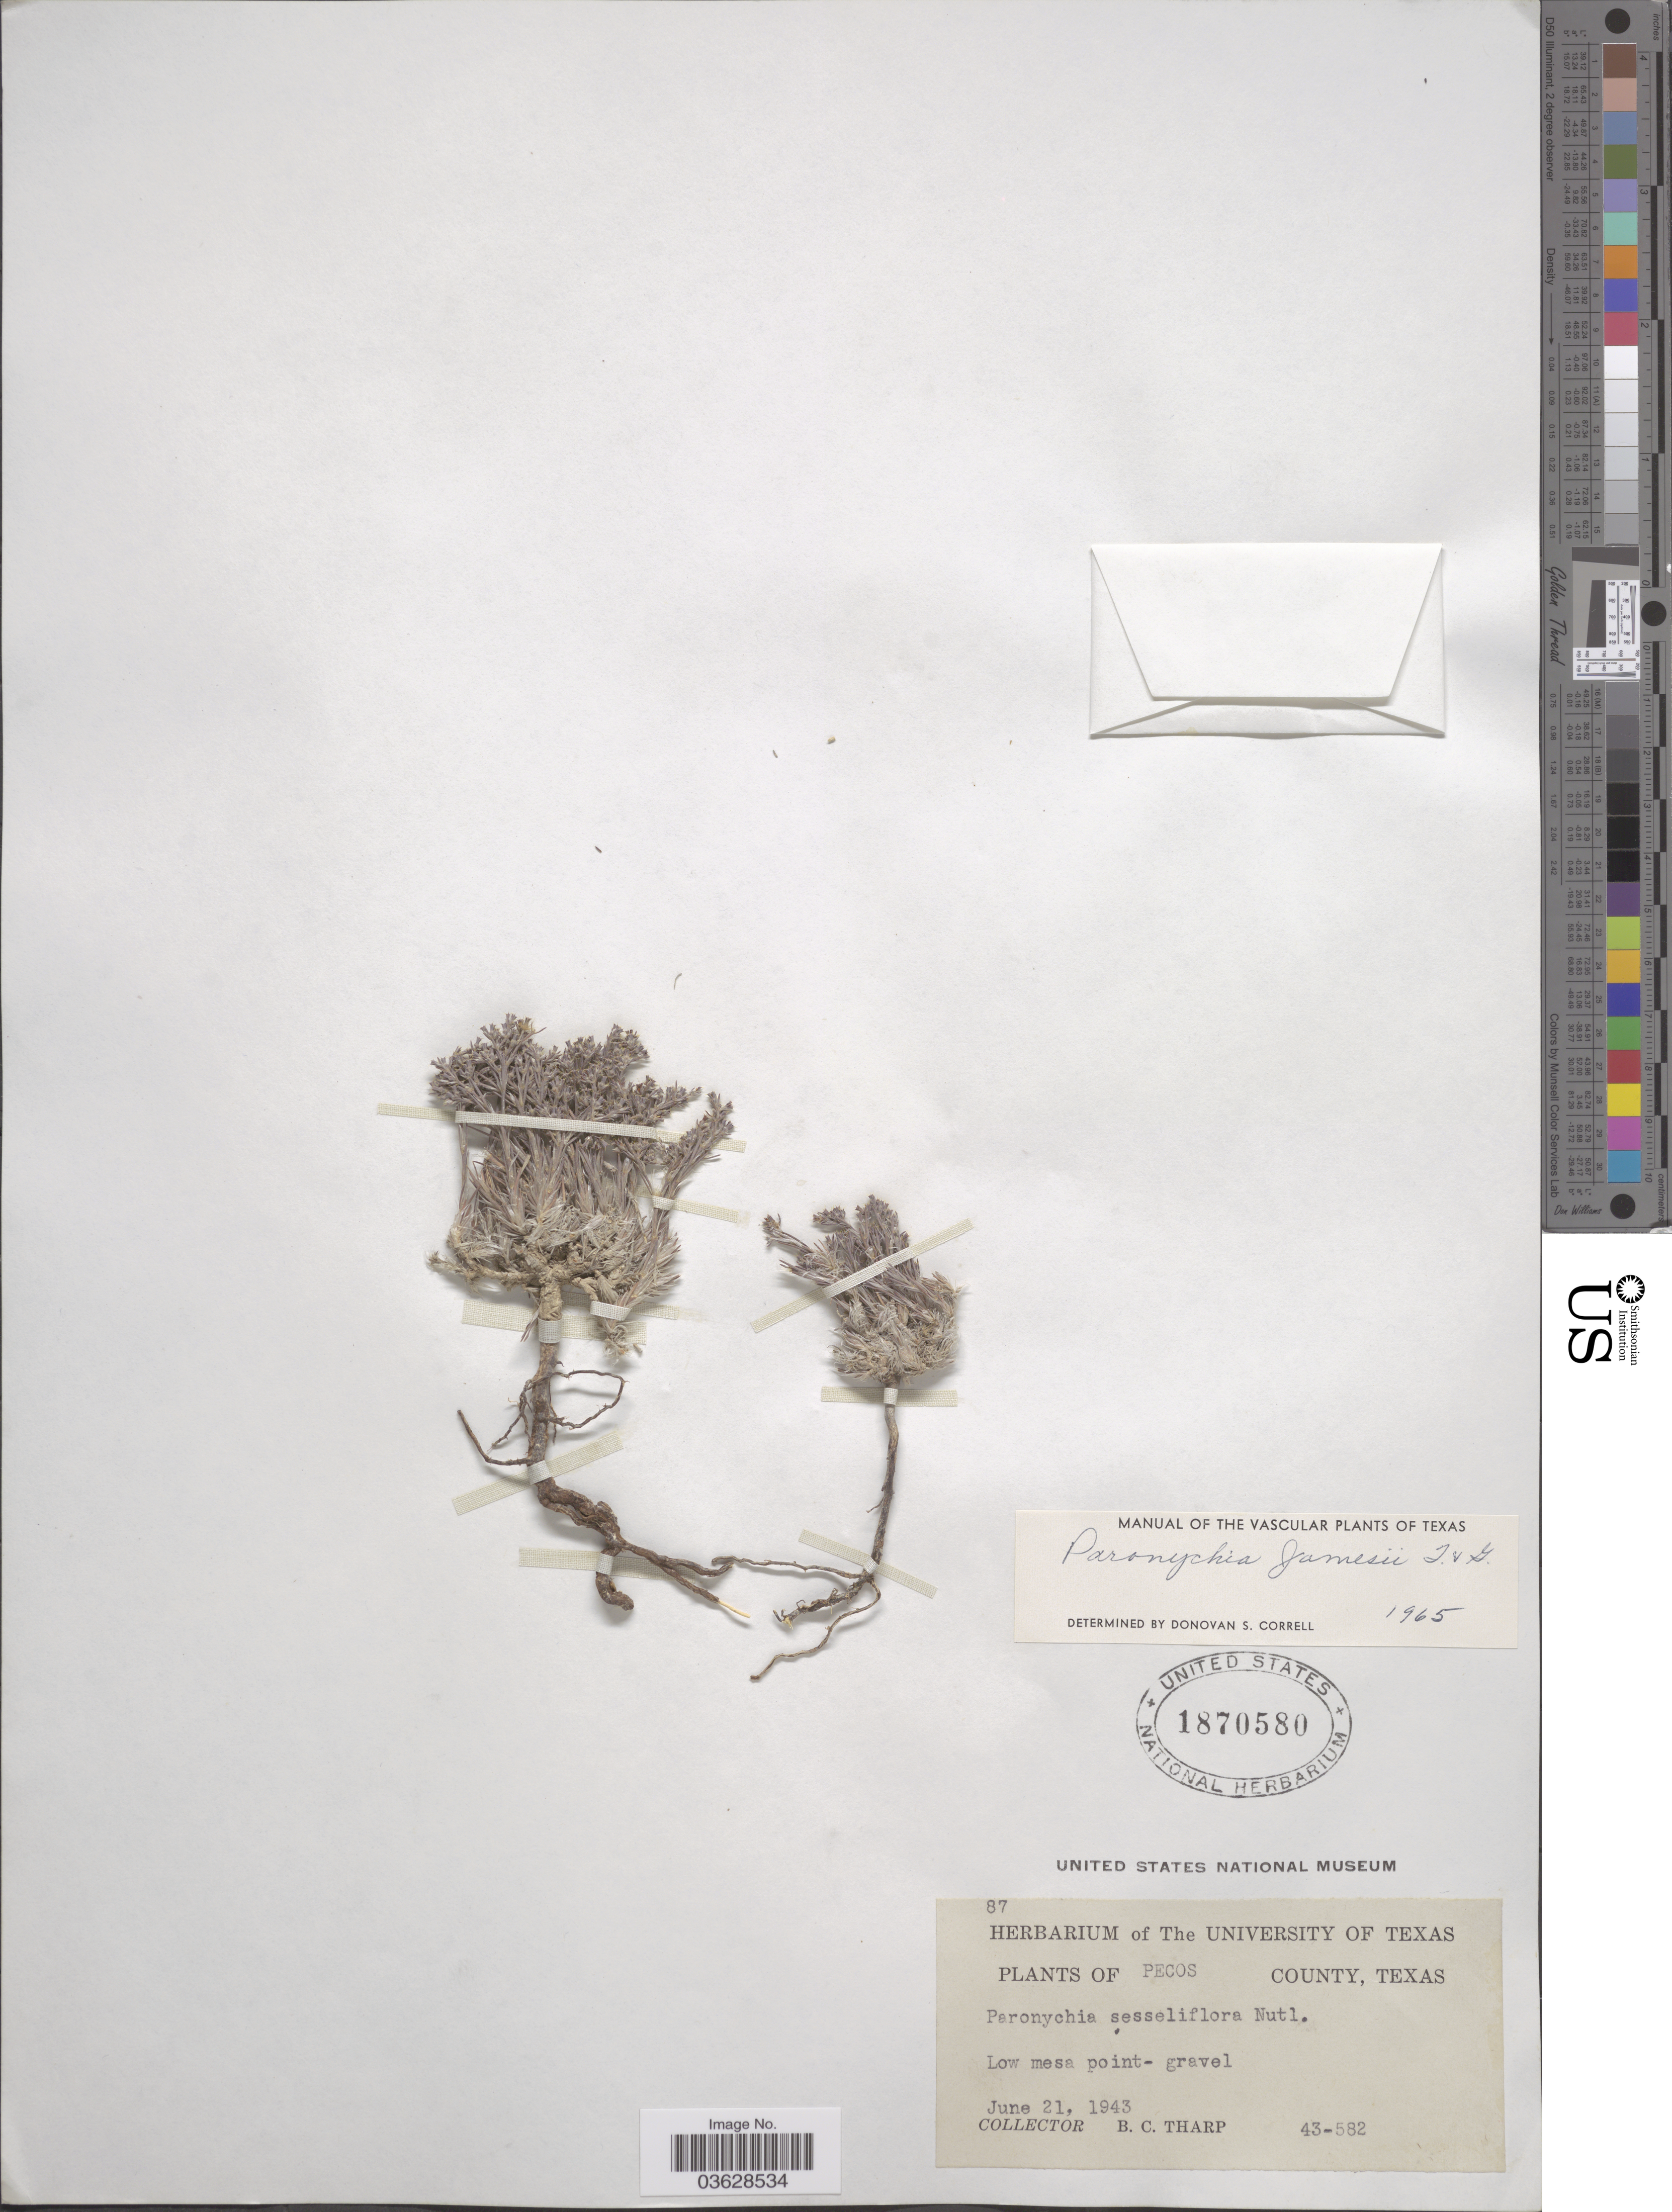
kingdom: Plantae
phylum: Tracheophyta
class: Magnoliopsida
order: Caryophyllales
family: Caryophyllaceae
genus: Paronychia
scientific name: Paronychia jamesii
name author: Torr. & A. Gray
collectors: B. C. Tharp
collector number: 43-582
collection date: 1943-06-21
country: United States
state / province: Texas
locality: Pecos County.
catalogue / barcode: US 1870580